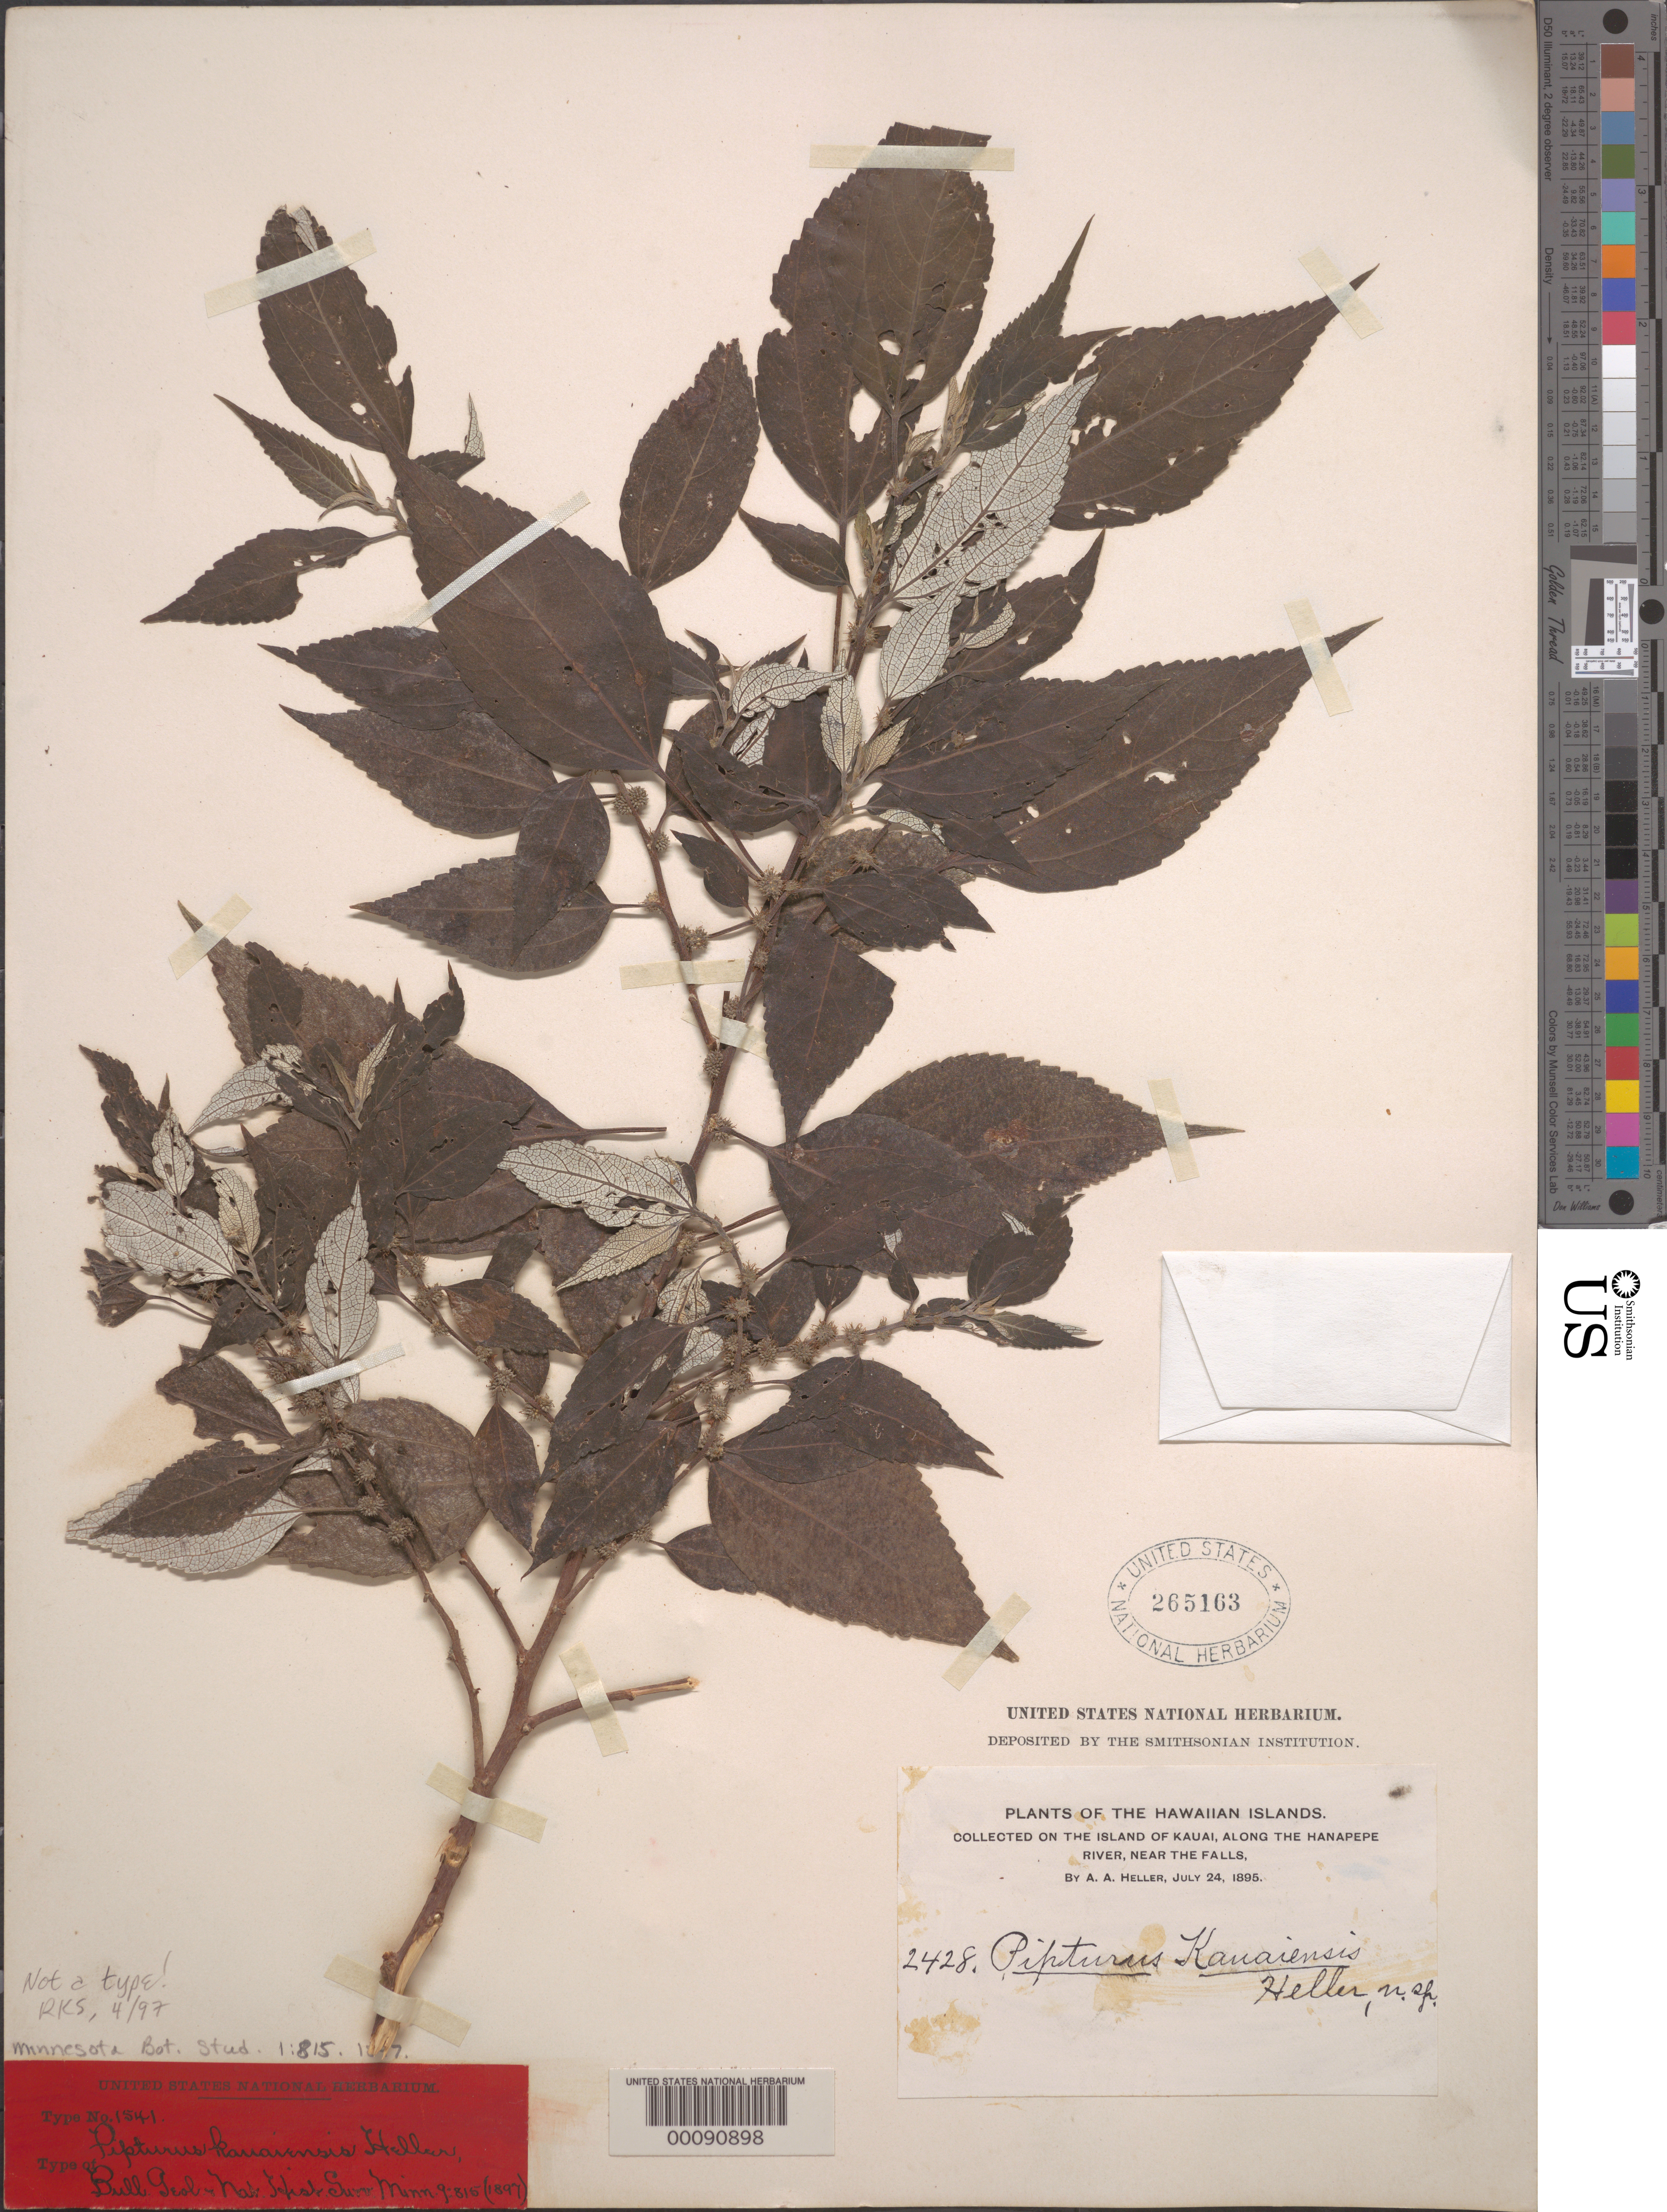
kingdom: Plantae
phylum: Tracheophyta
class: Magnoliopsida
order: Rosales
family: Urticaceae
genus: Pipturus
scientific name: Pipturus kauaiensis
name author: A. Heller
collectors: A. A. Heller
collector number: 2428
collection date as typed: Jul 1895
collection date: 1895-07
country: United States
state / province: Hawaii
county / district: Kauai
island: Kaua'i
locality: Hanapepe river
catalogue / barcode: US 265163